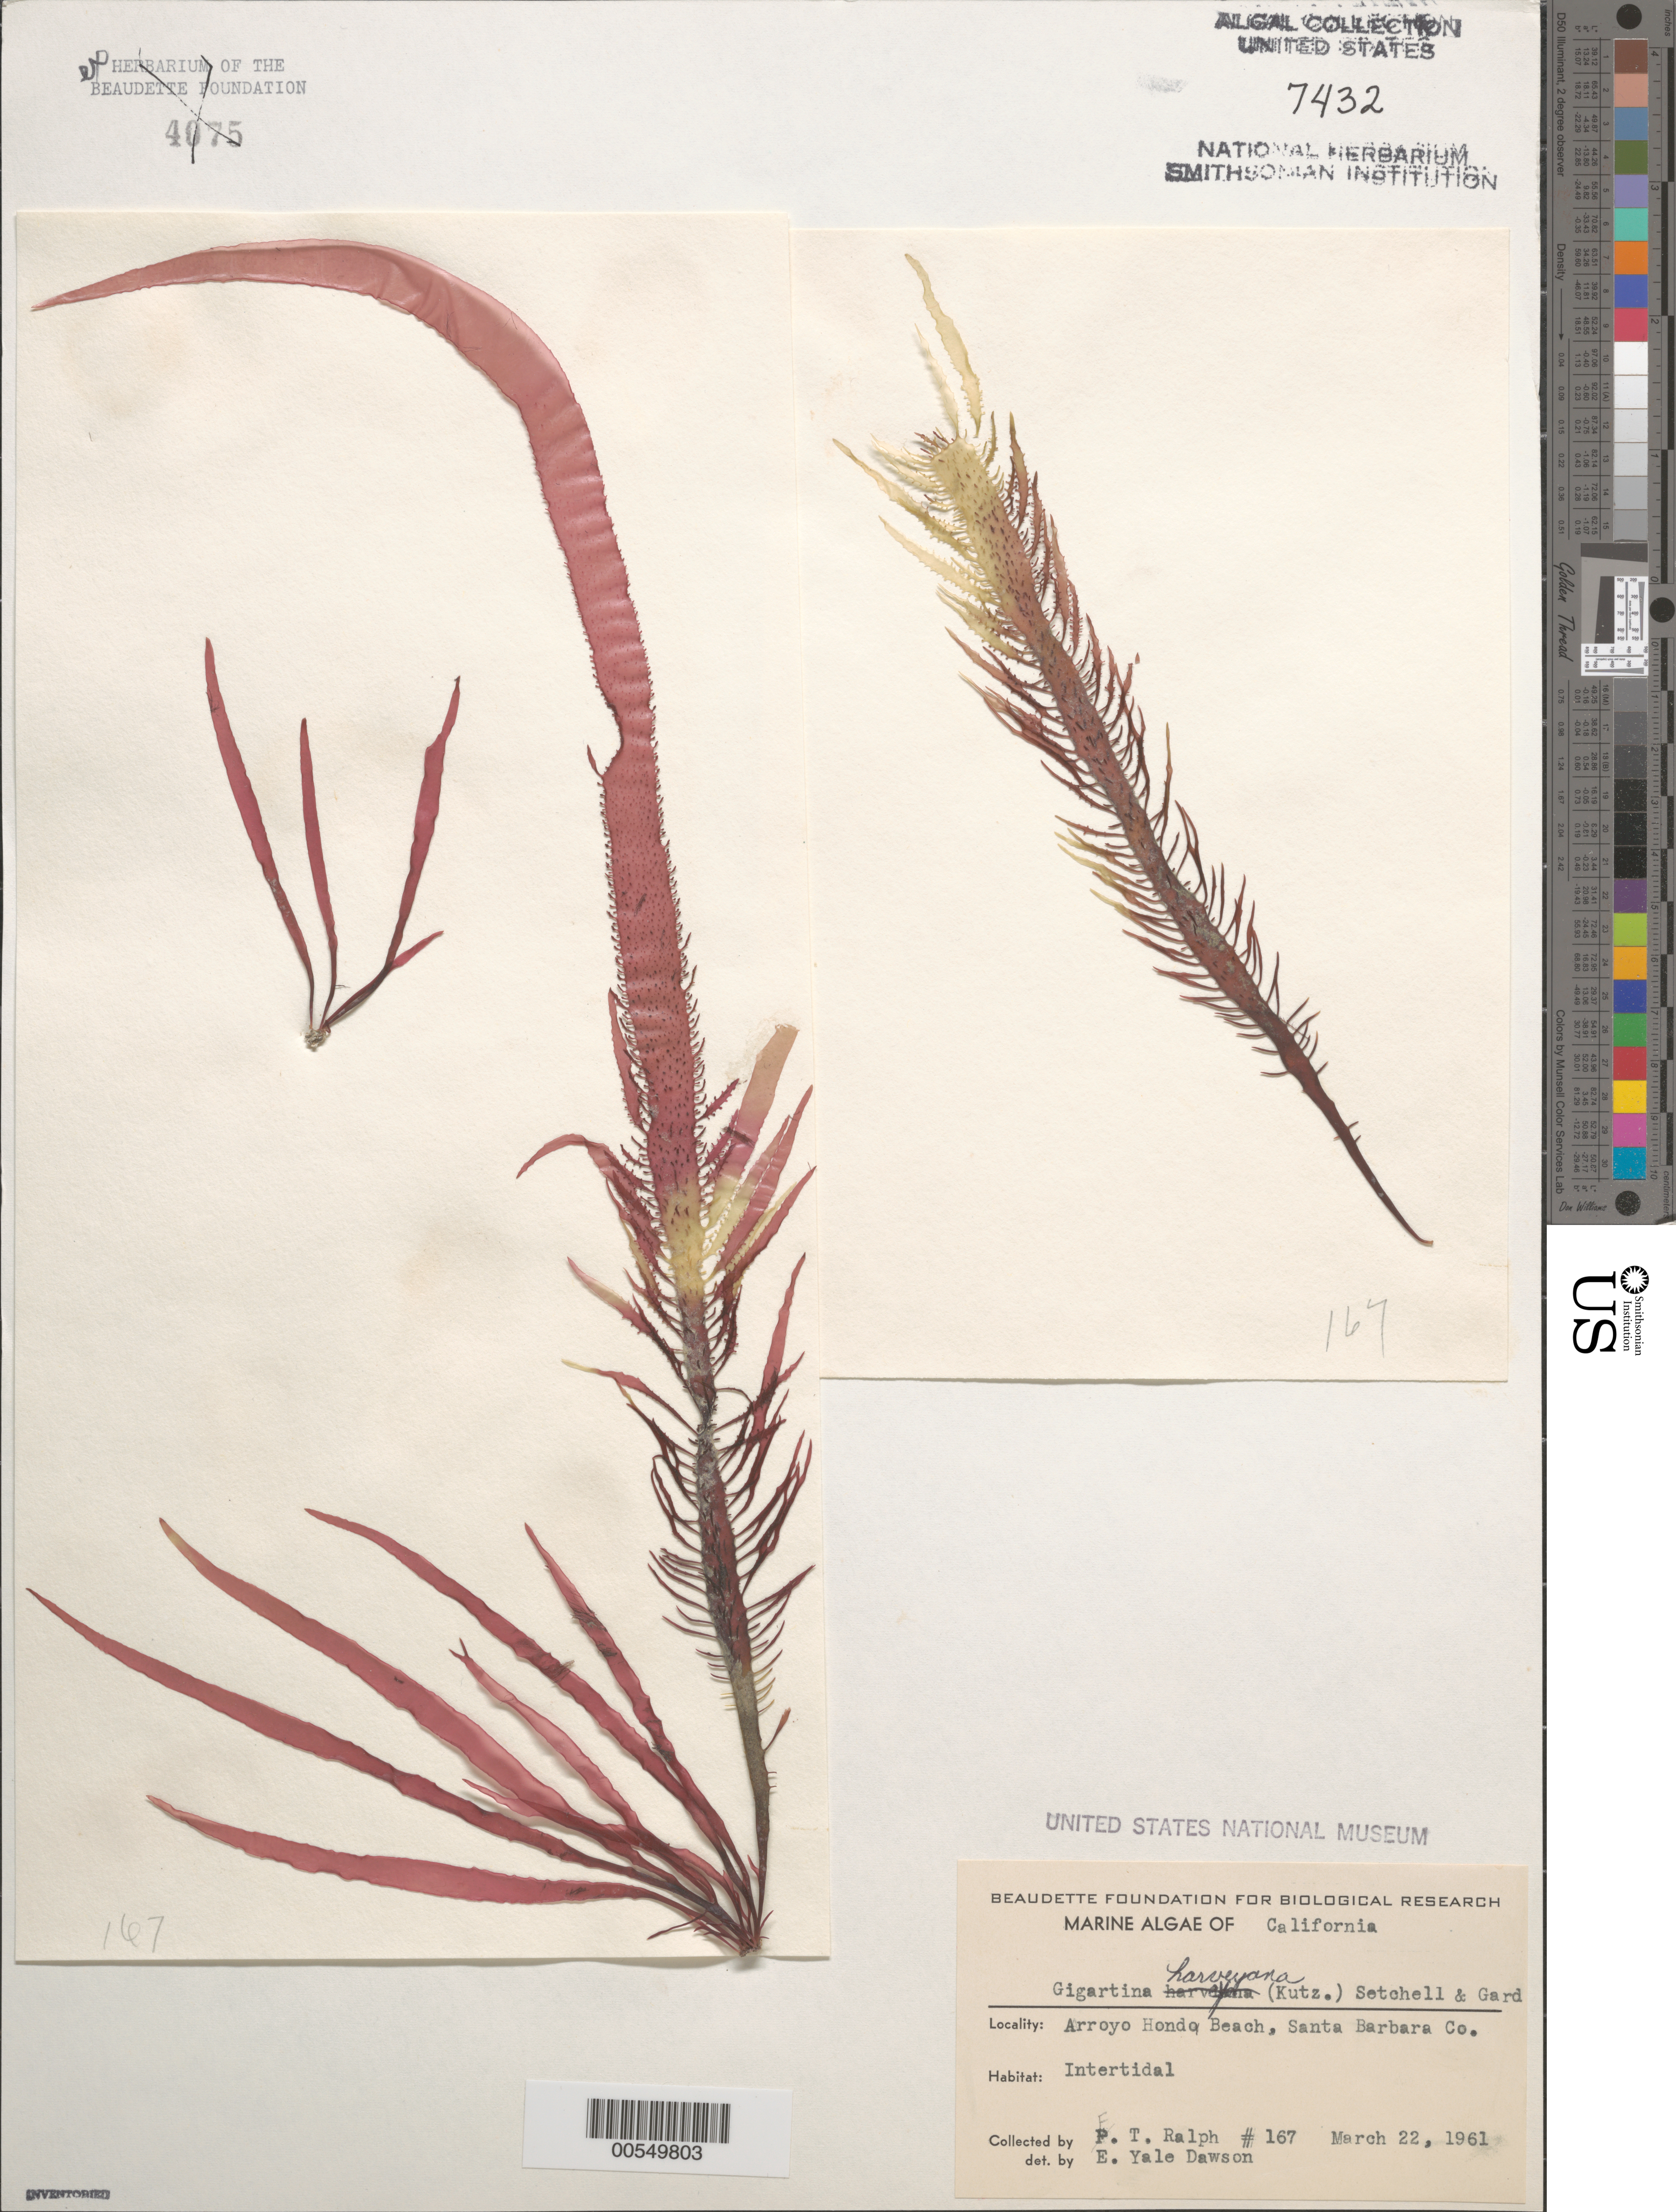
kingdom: Plantae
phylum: Rhodophyta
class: Florideophyceae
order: Gigartinales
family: Gigartinaceae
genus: Chondracanthus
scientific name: Chondracanthus harveyanus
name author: (Kütz.) Guiry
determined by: Algae name updating Project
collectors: F. Ralph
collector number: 167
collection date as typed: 22 Mar 1961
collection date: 1961-03-22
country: United States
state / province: California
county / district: Santa Barbara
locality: Arroyo Honda Beach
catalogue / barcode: US 7432